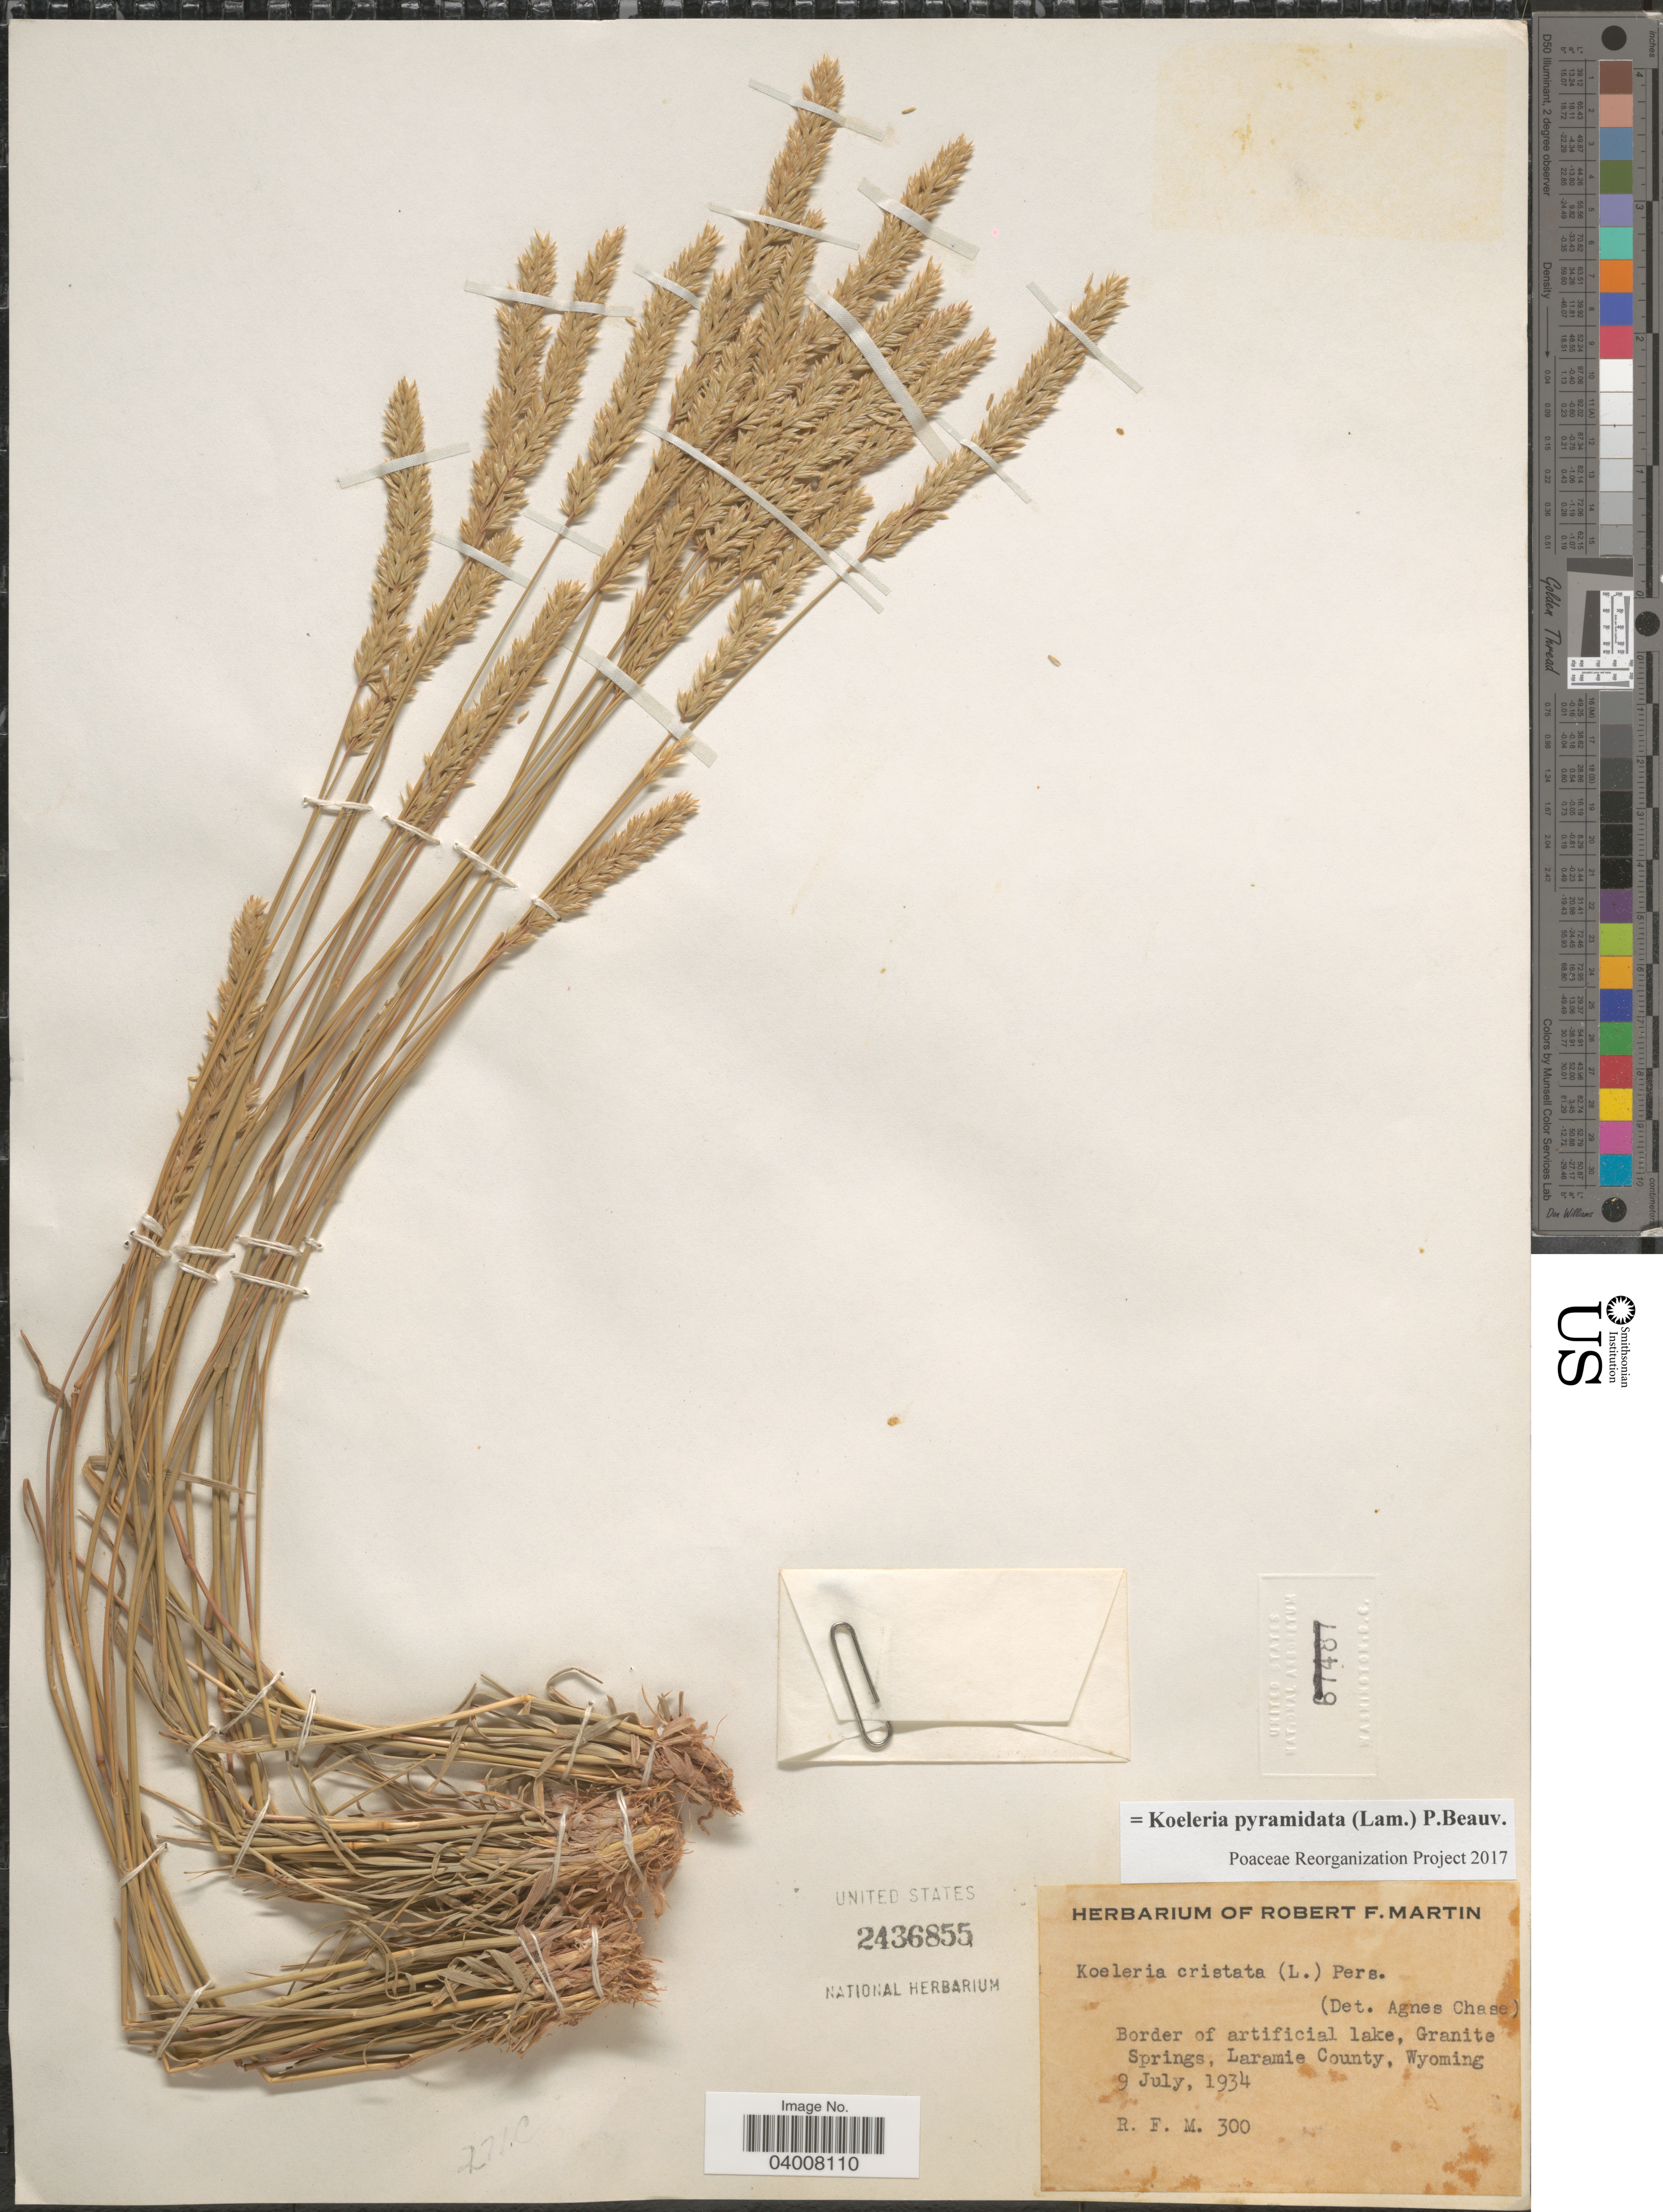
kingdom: Plantae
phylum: Tracheophyta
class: Liliopsida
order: Poales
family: Poaceae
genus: Koeleria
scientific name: Koeleria pyramidata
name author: (Lam.) P. Beauv.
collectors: R. F. Martin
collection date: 1934-07-09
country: United States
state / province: Wyoming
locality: Border of artificial lake, Granite Springs, Laramie County.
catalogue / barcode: US 2436855